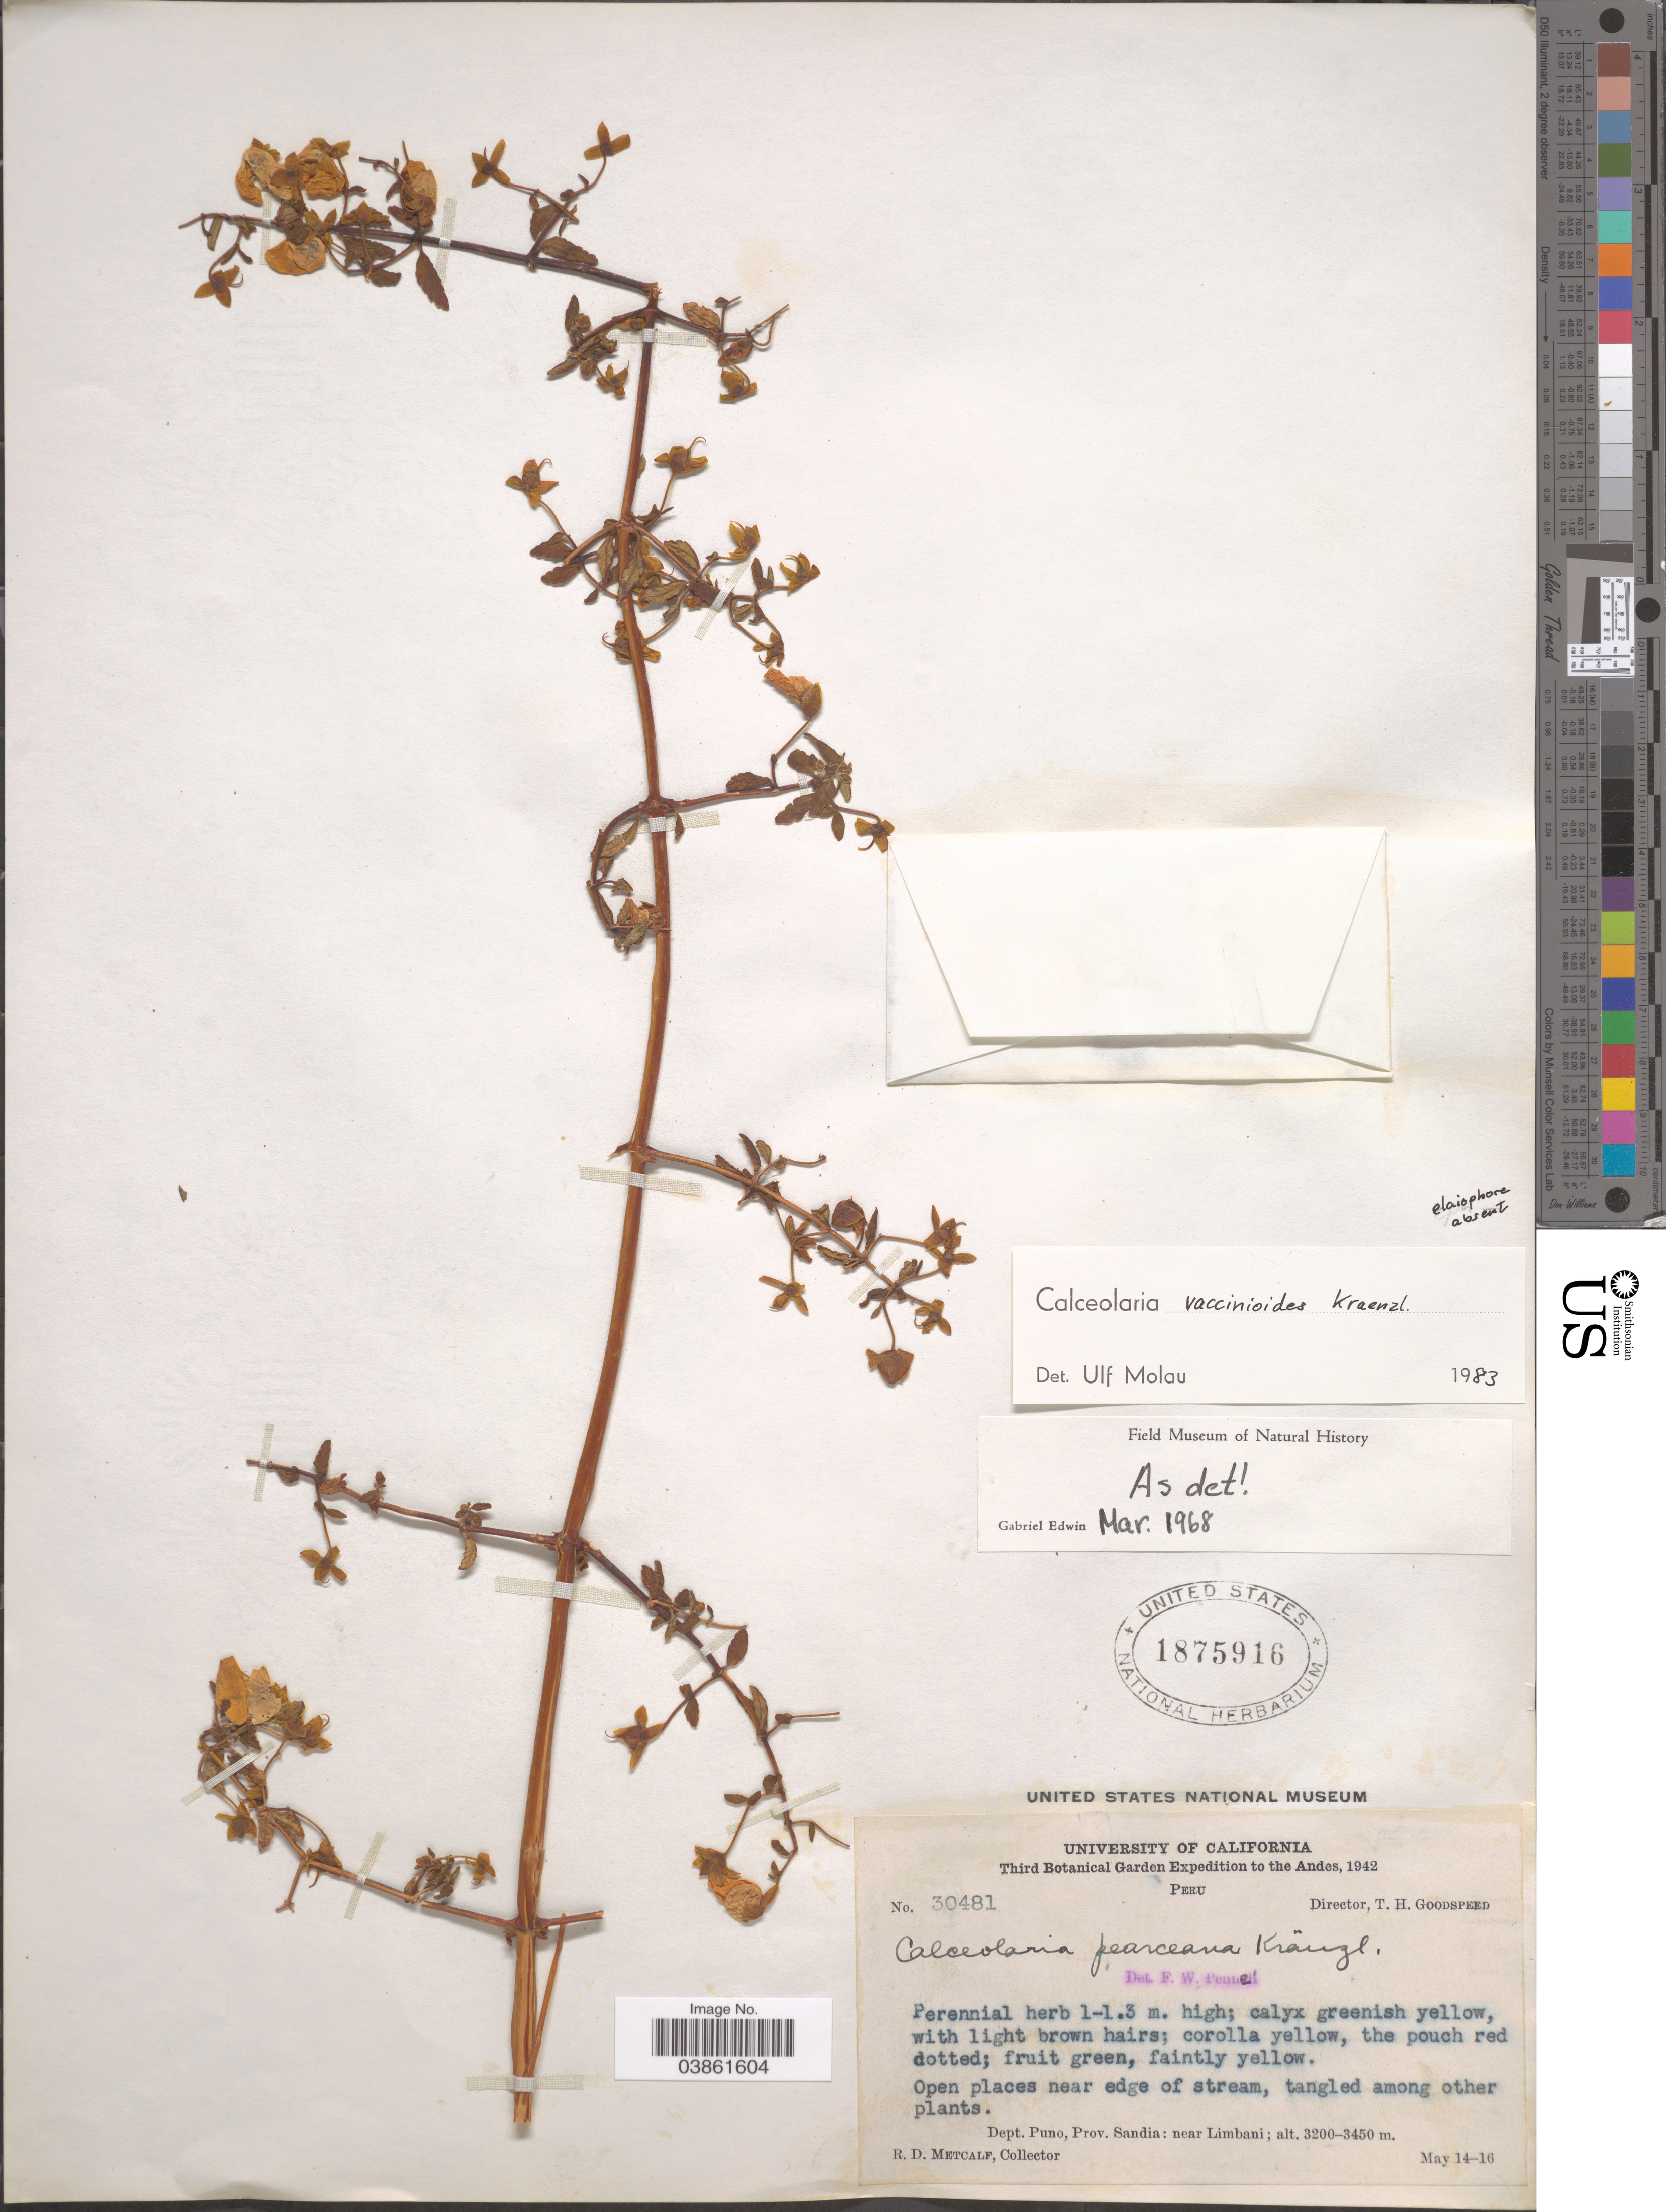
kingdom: Plantae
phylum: Tracheophyta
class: Magnoliopsida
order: Lamiales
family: Calceolariaceae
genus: Calceolaria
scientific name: Calceolaria vaccinioides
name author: Kraenzl.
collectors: R. D. Metcalf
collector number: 30481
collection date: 1942-05-14/1942-05-16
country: Peru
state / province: Puno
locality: The Andes. Dept. Puno, Prov. Sandia: near Limbani.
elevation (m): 3200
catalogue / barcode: US 1875916